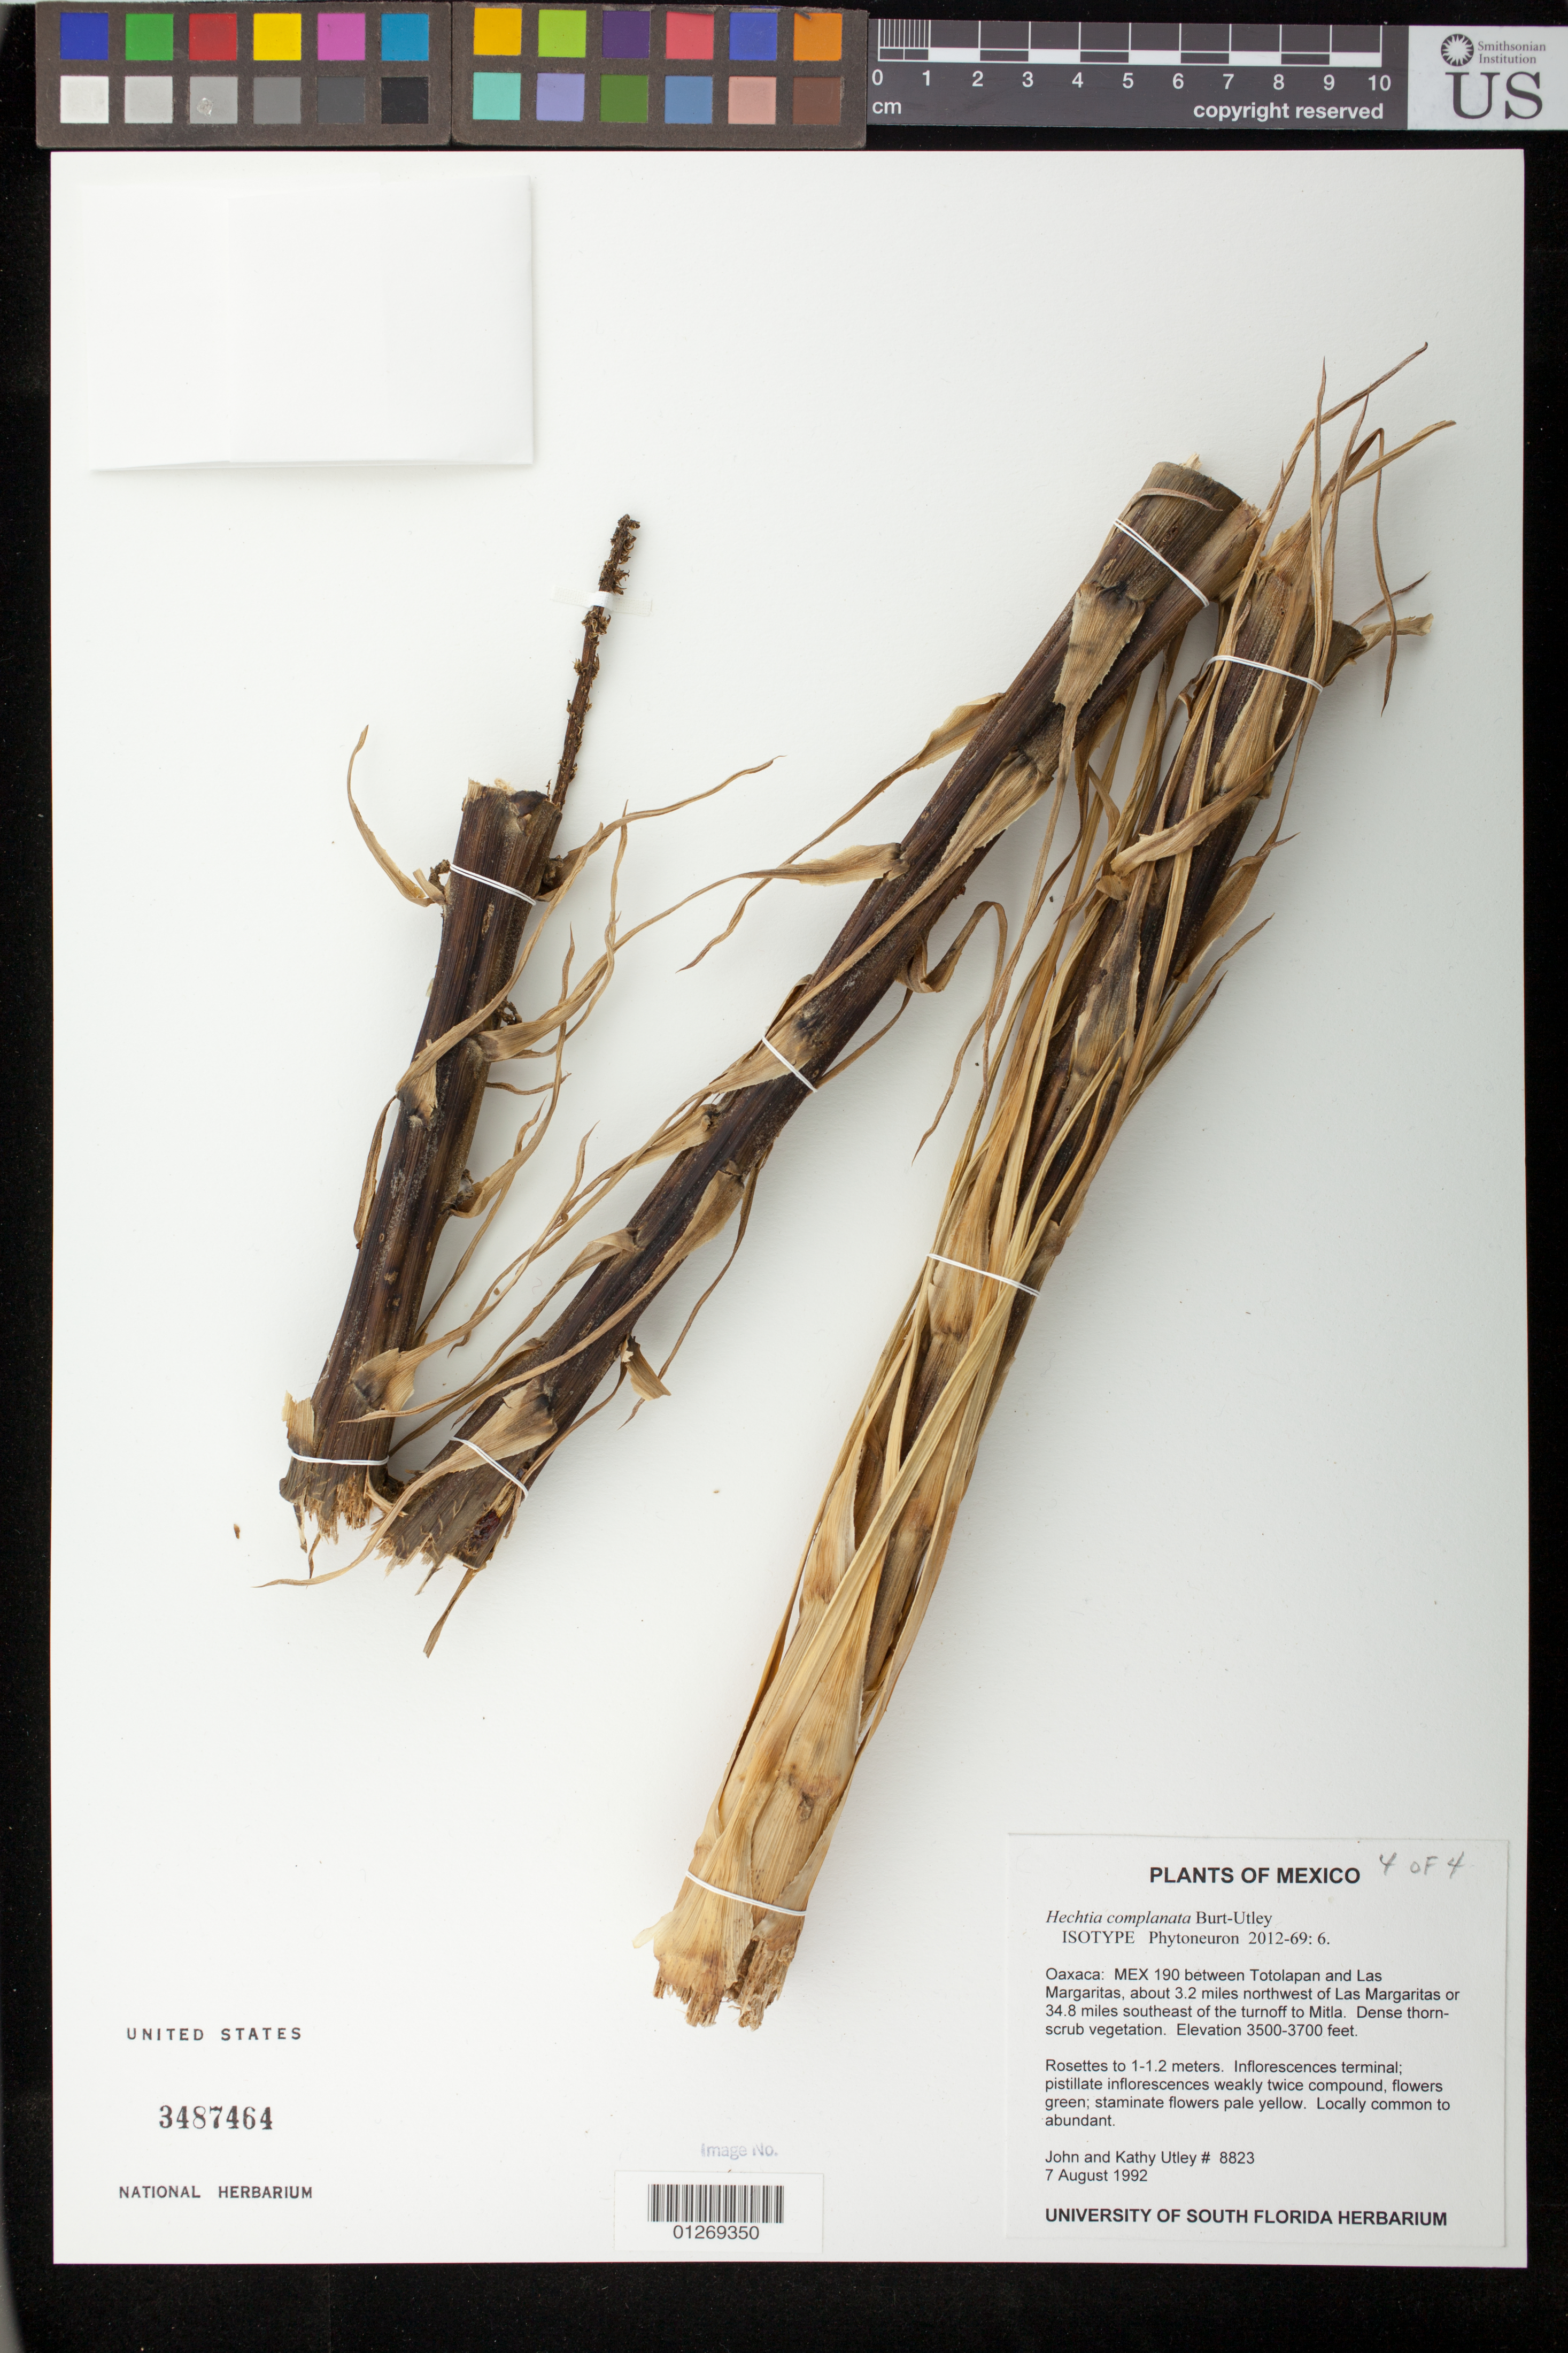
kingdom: Plantae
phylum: Tracheophyta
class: Liliopsida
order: Poales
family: Bromeliaceae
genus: Hechtia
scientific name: Hechtia complanata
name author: Burt-Utley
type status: Isotype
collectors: J. F. Utley & K. M. Burt-Utley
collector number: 8823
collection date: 1992-08-07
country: Mexico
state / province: Oaxaca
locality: Oaxaca: MEX 190 between Totolapan and Las Margaritas, about 3.2 miles northwest of Las Margaritas or 34.8 miles southeast of the turnoff to Mitla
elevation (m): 1067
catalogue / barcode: US 3487464